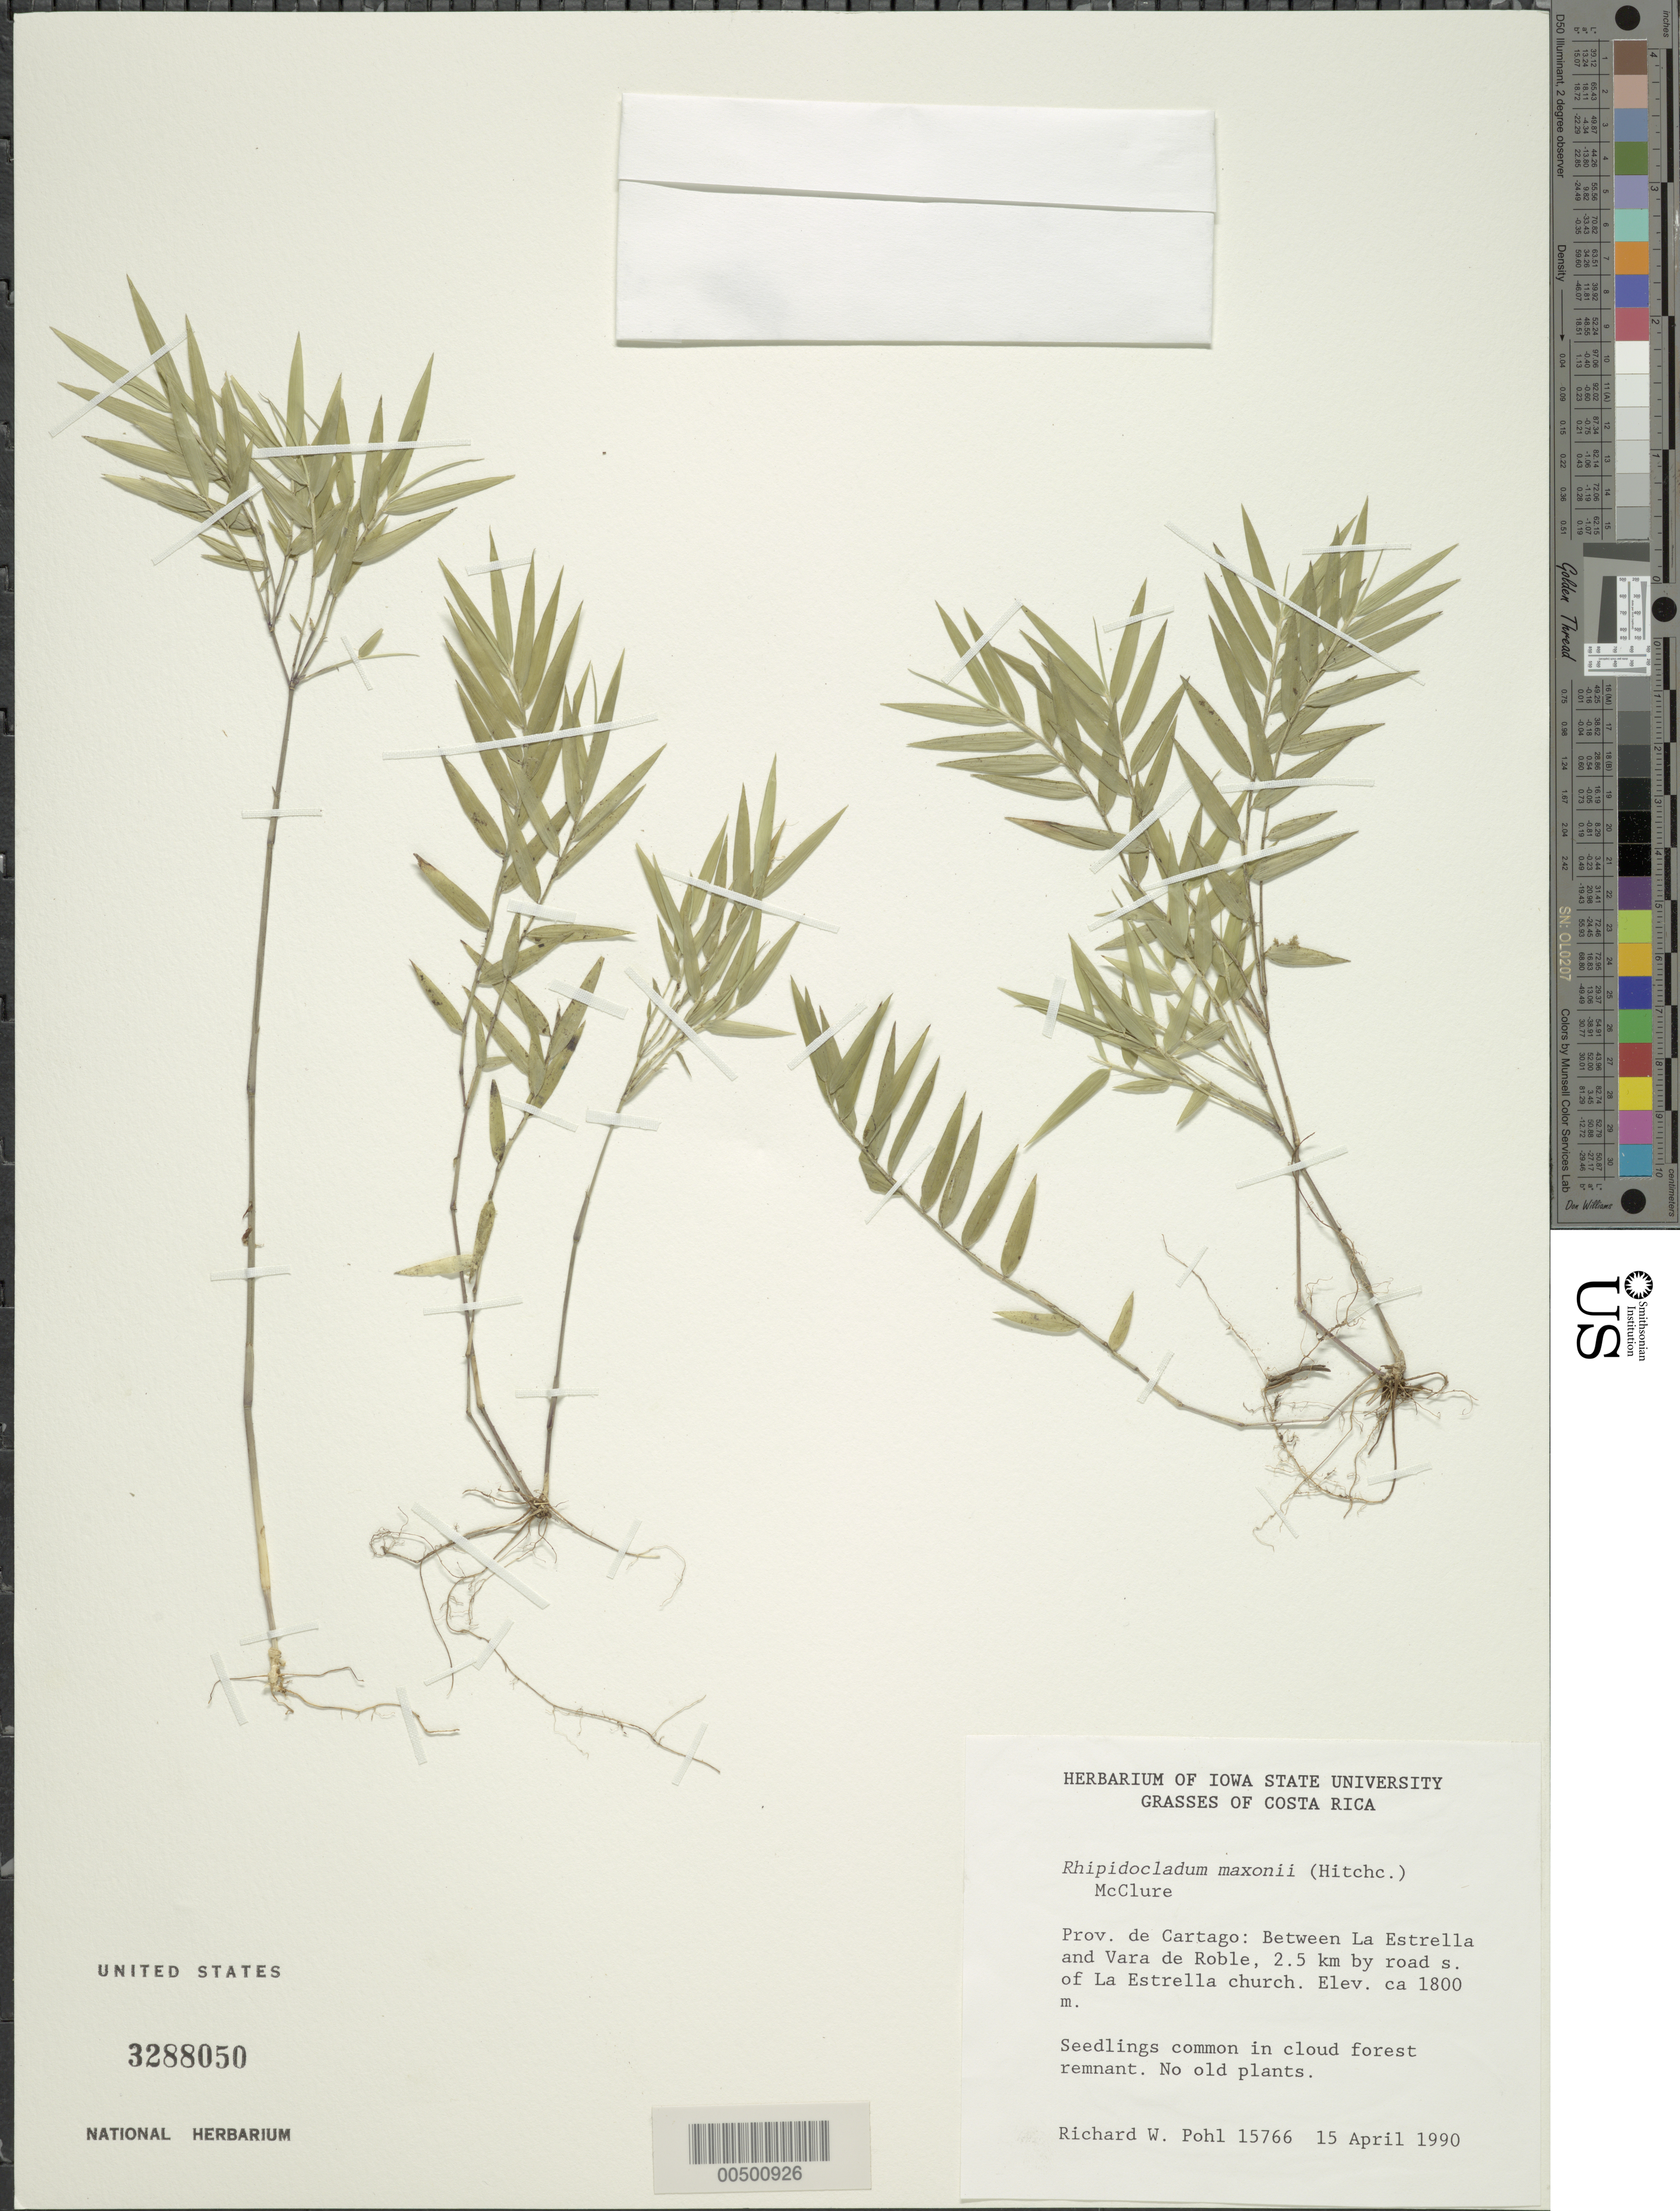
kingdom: Plantae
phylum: Tracheophyta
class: Liliopsida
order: Poales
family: Poaceae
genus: Rhipidocladum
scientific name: Rhipidocladum maxonii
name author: (Hitchc.) McClure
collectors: R. W. Pohl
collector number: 15766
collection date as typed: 15 Apr 1990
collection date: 1990-04-15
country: Costa Rica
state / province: Cartago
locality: Between La Estrella and Vara de Roble, 2.5 km by road S of La Estrella Church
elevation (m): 1800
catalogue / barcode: US 3288050